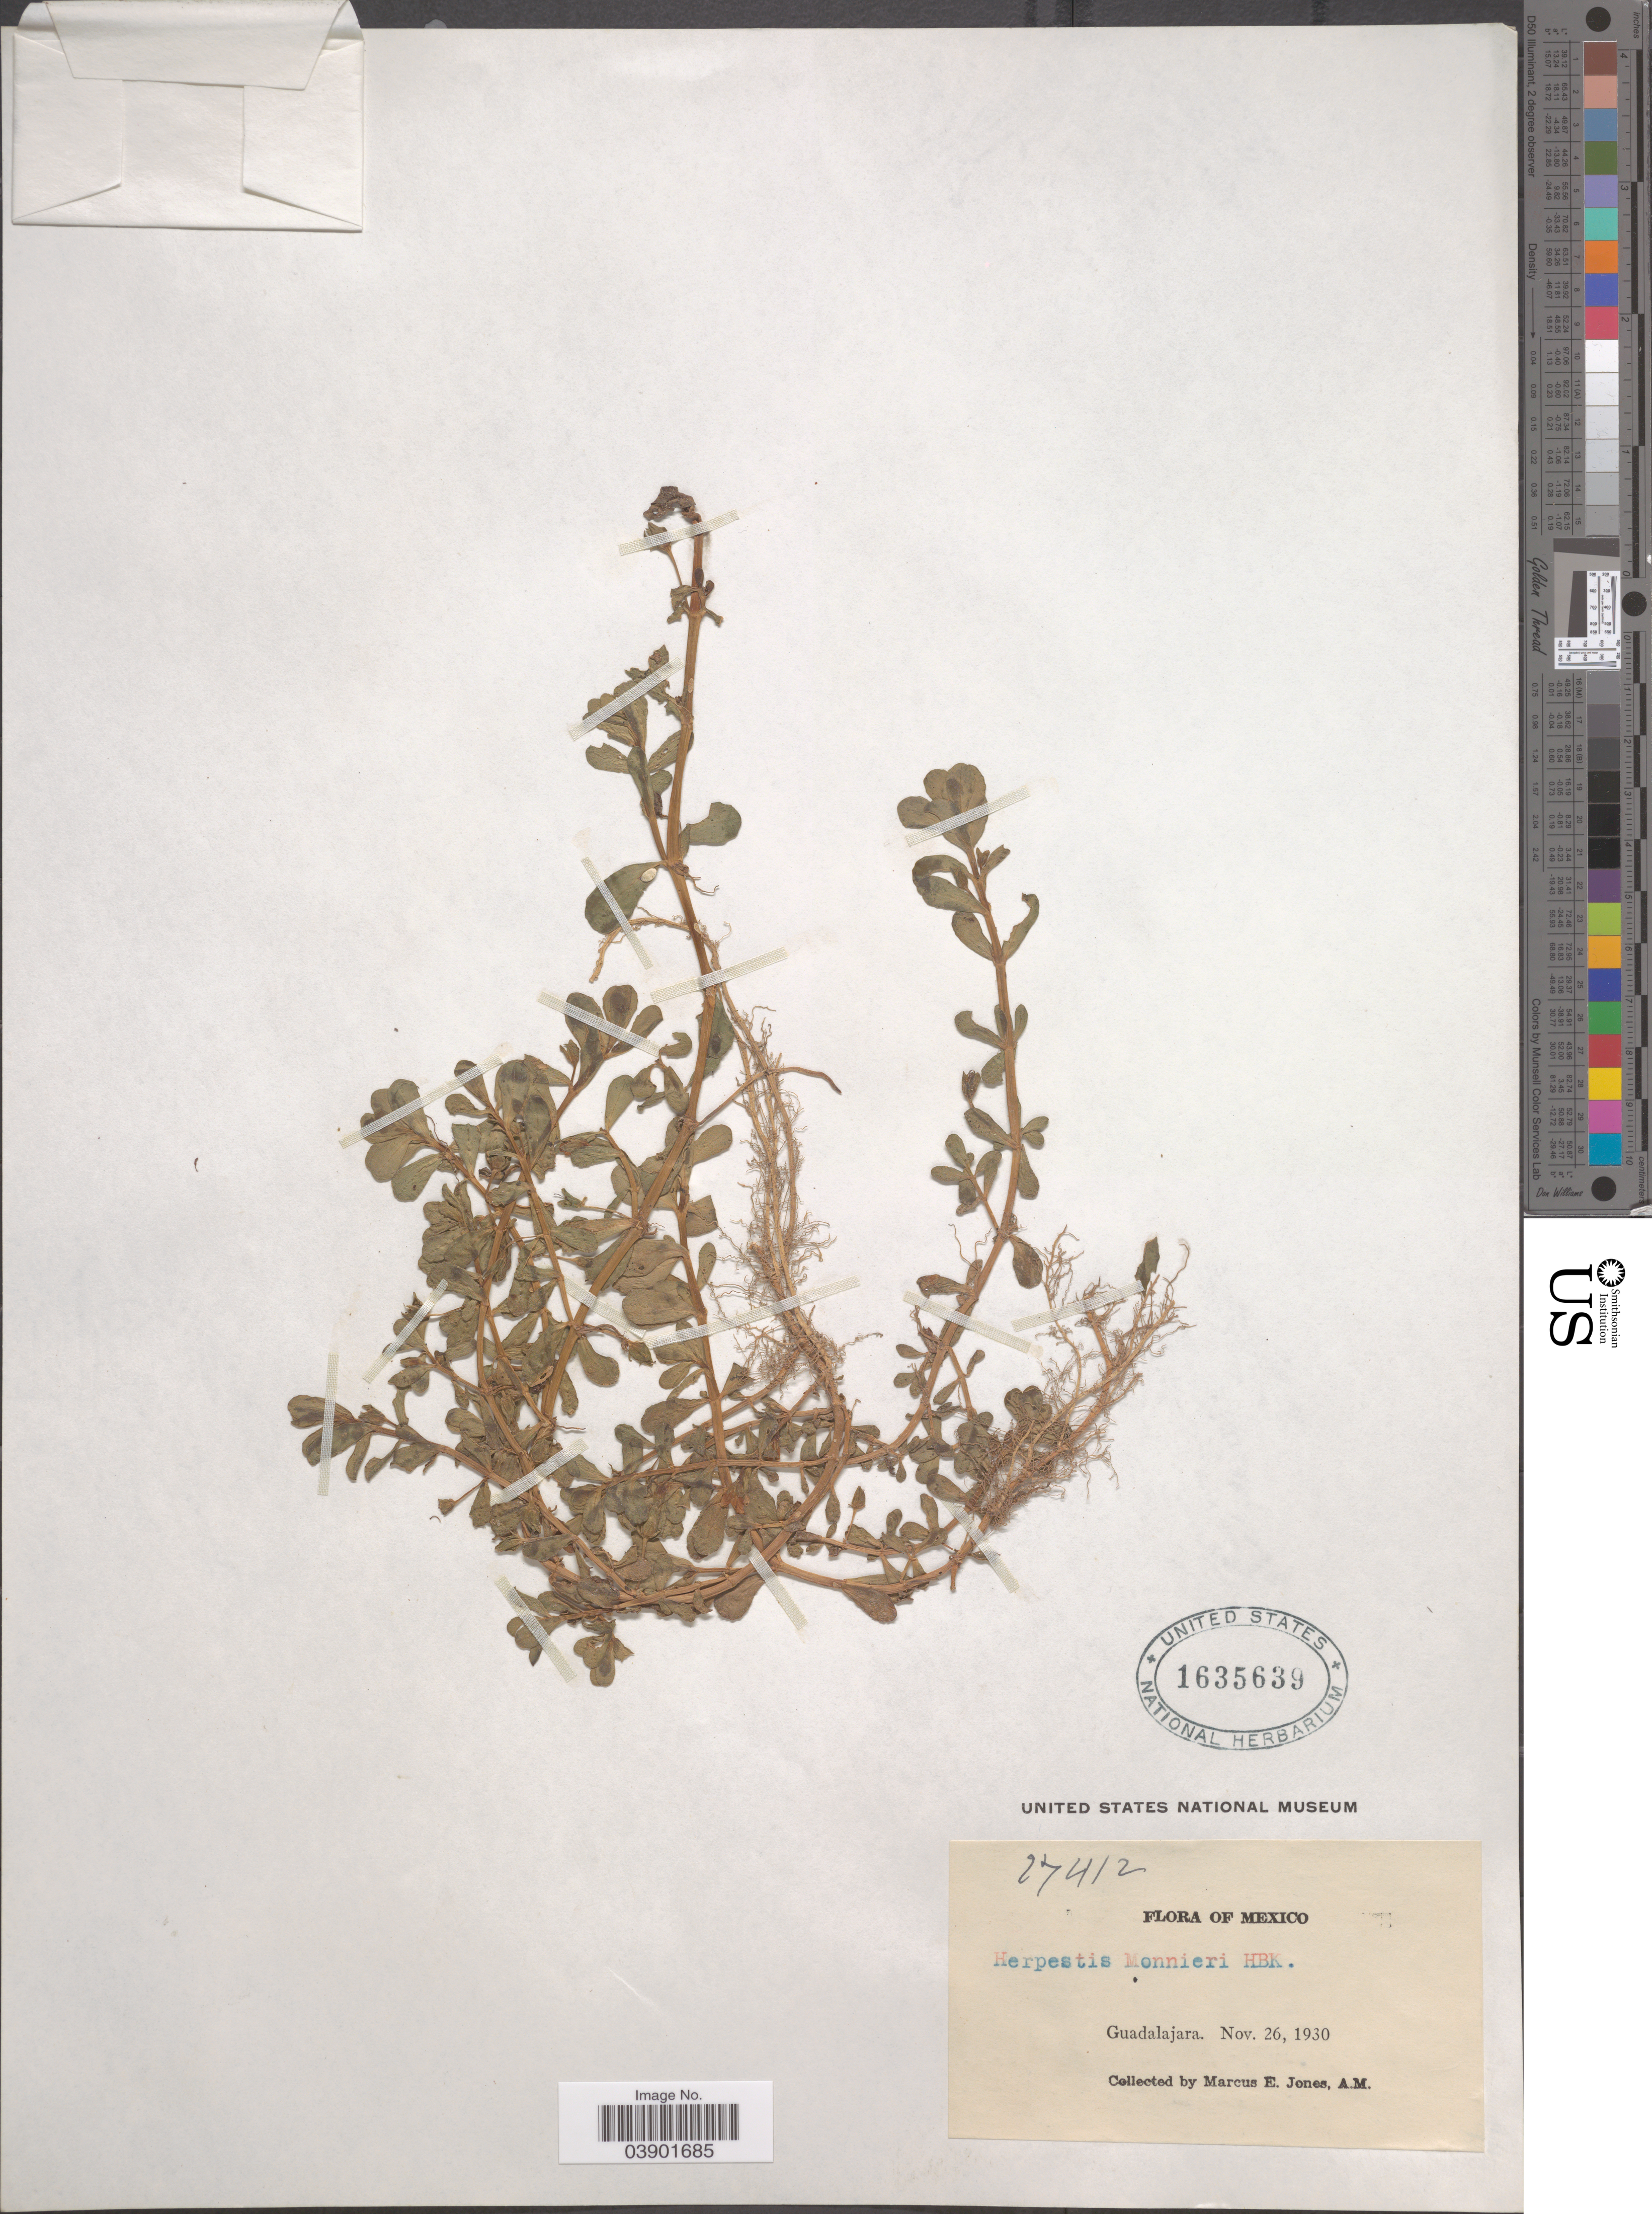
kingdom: Plantae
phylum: Tracheophyta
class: Magnoliopsida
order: Lamiales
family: Plantaginaceae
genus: Bacopa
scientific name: Bacopa monnieri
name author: (L.) Pennell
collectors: M. E. Jones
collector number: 27412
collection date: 1930-11-26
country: Mexico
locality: Guadalajara.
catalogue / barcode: US 1635639